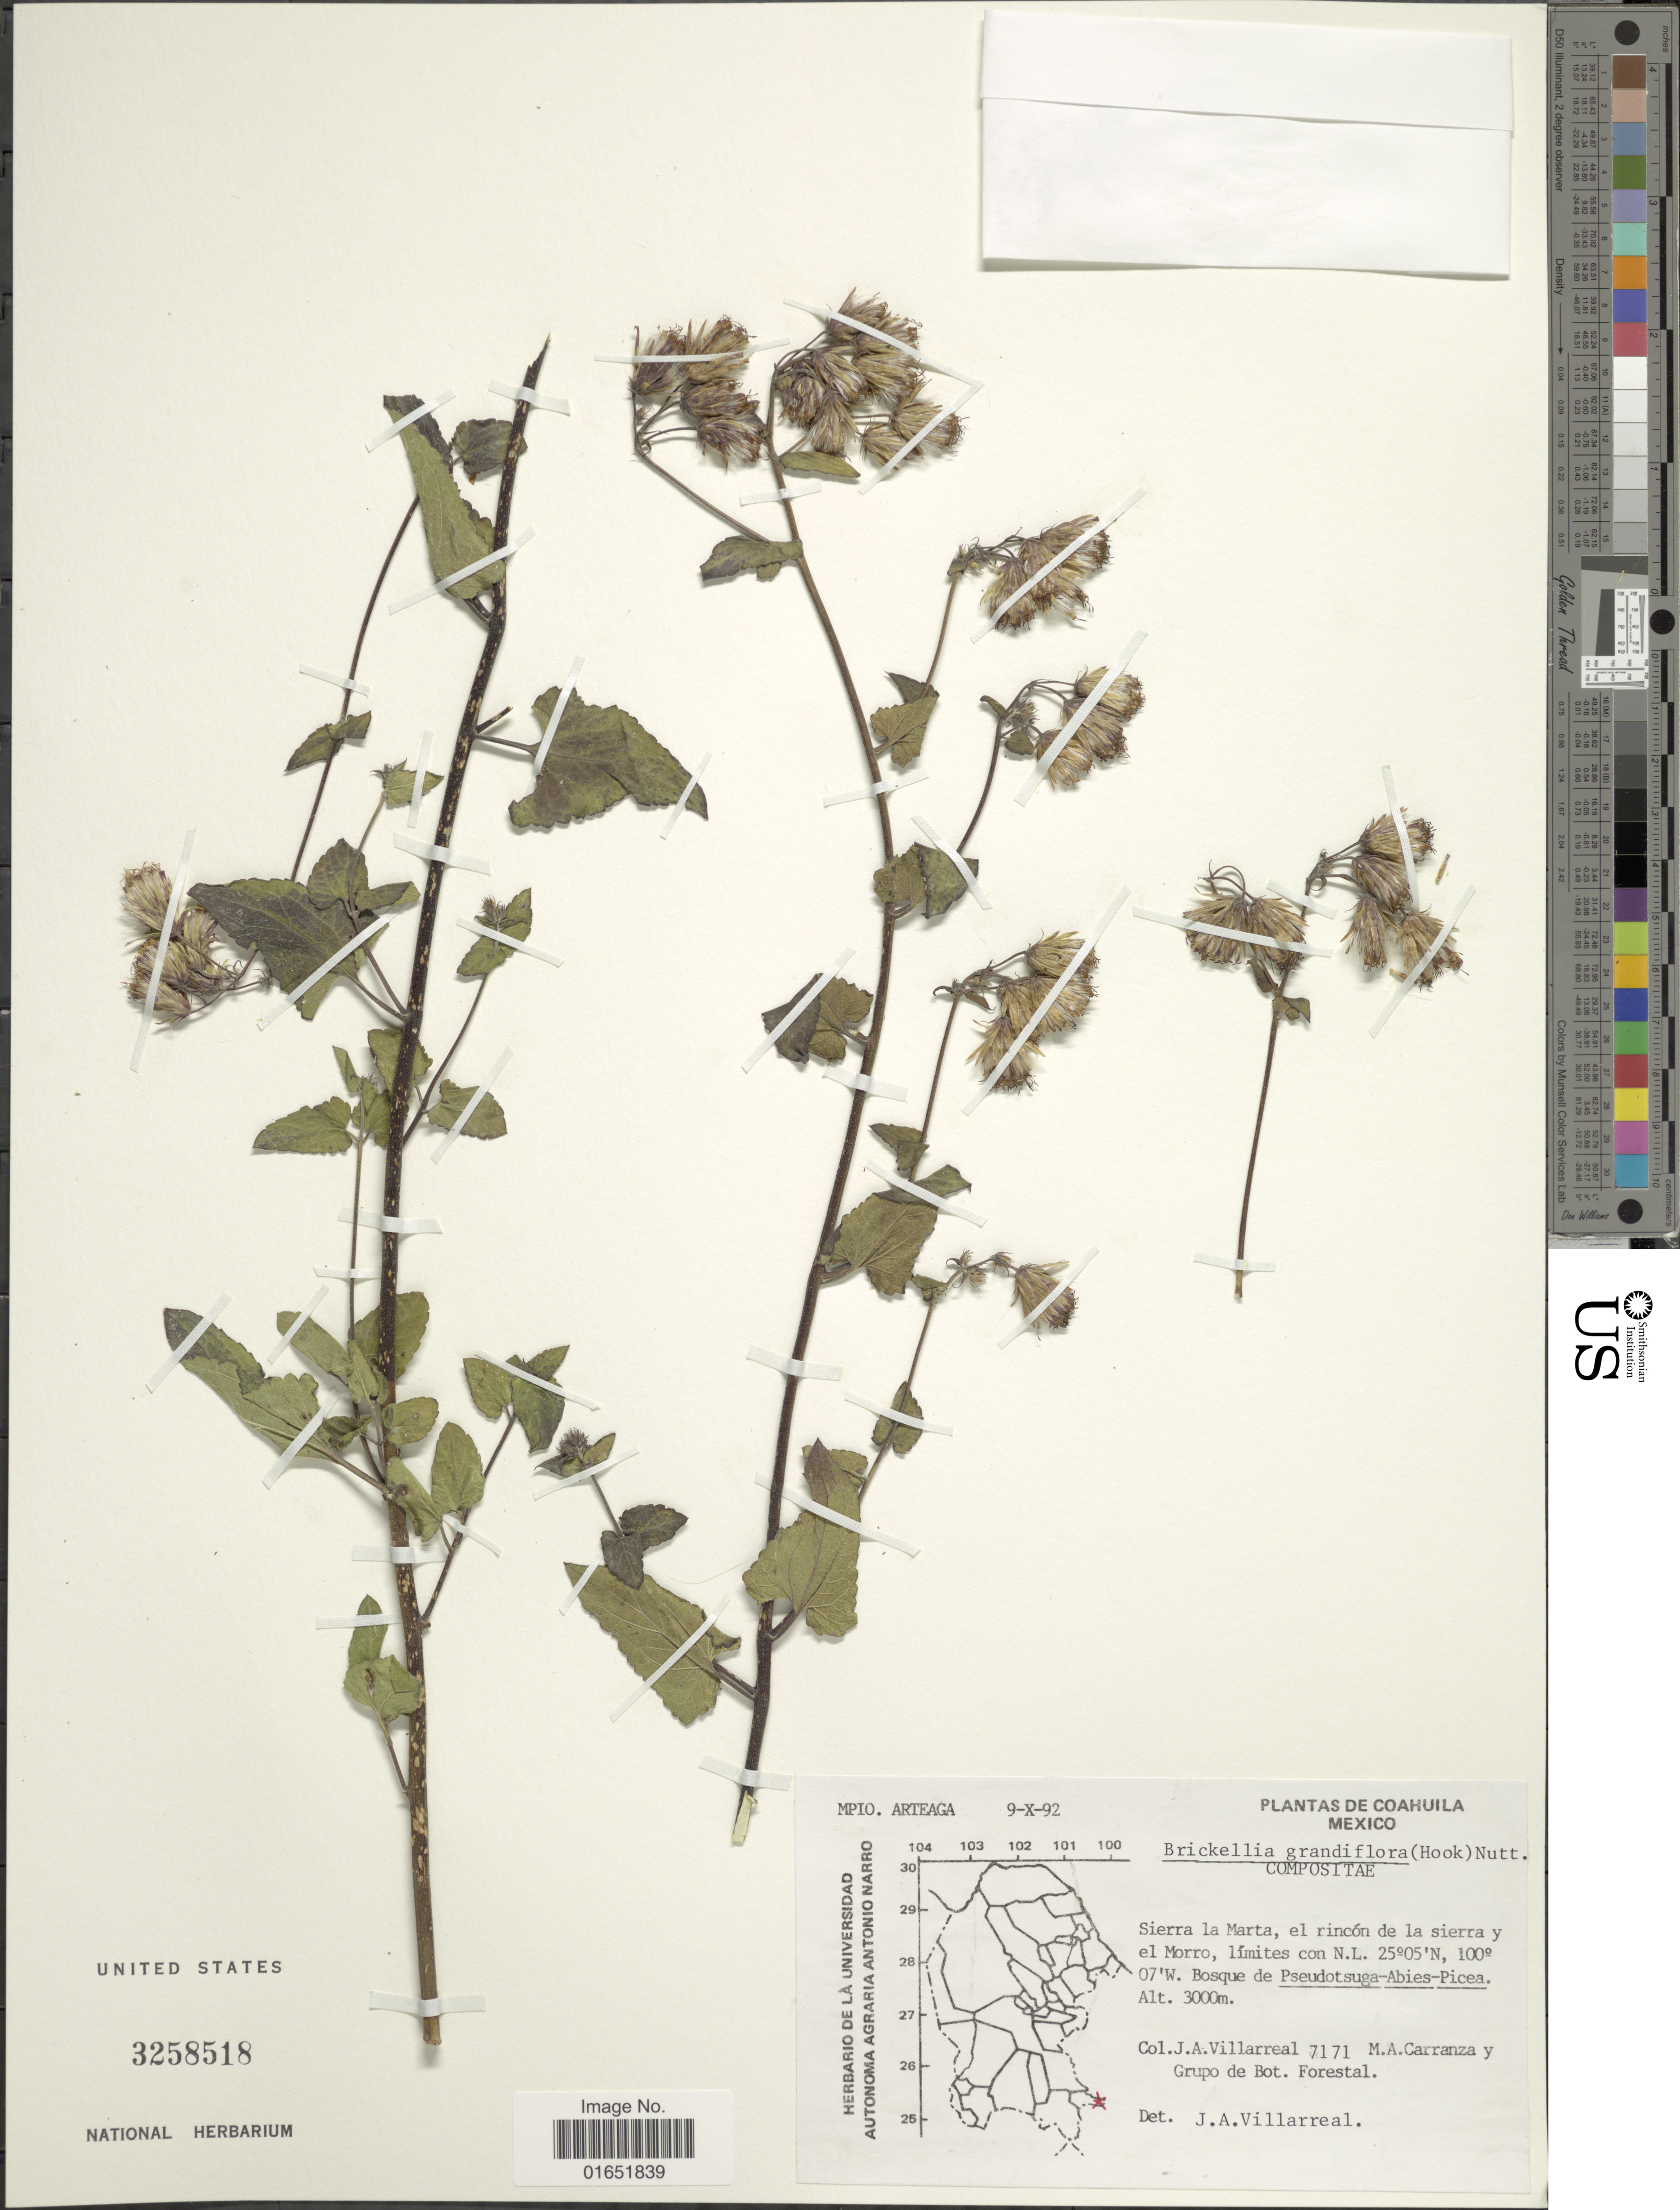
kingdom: Plantae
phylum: Tracheophyta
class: Magnoliopsida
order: Asterales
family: Asteraceae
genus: Brickellia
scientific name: Brickellia grandiflora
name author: (Hook.) Nutt.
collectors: J. Villareal, M. Carranza & Grupo De Bot. Forestal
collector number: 7171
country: Mexico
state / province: Coahuila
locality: Sierra la Marta, el rincón de la sierra y el Morro, limites con N.L.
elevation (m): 3000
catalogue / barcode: US 3258518